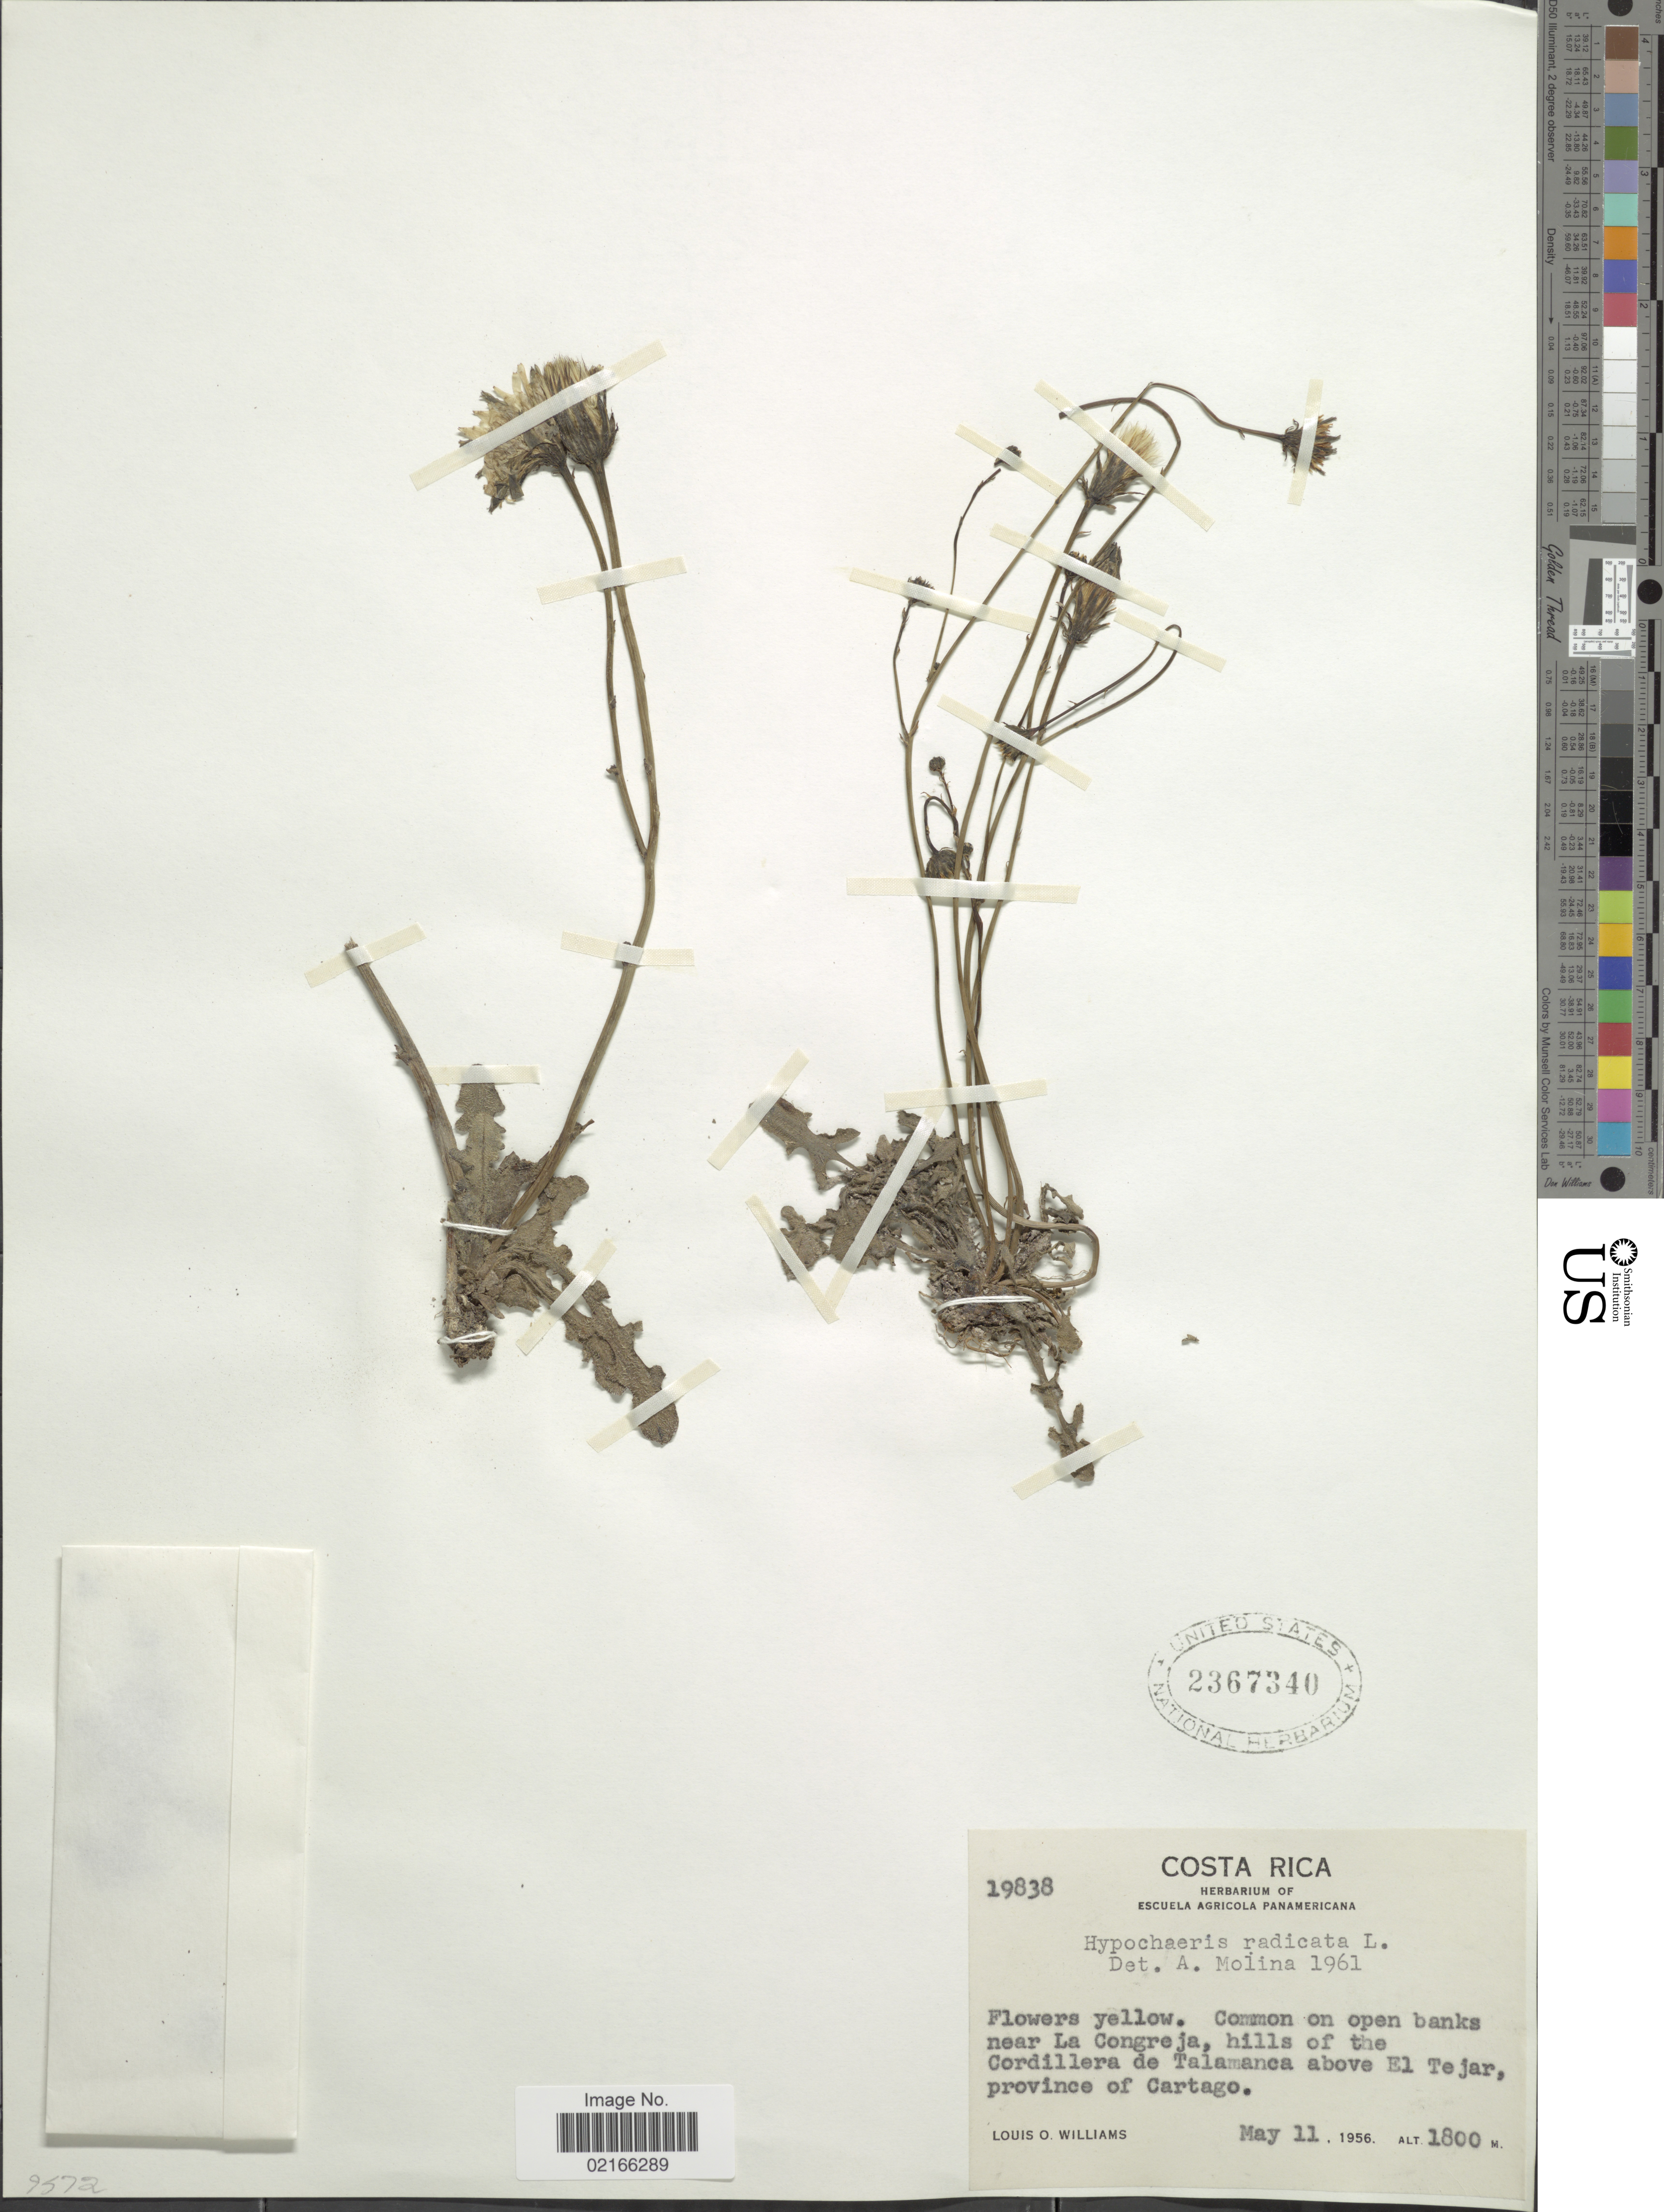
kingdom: Plantae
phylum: Tracheophyta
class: Magnoliopsida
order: Asterales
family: Asteraceae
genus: Hypochaeris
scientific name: Hypochaeris radicata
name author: L.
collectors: L. O. Williams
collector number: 19838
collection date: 1956-05-11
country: Costa Rica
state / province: Cartago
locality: Near La Congreja, hills of the Cordillera de Talamanca above El Tejar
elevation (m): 1800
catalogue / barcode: US 2367340